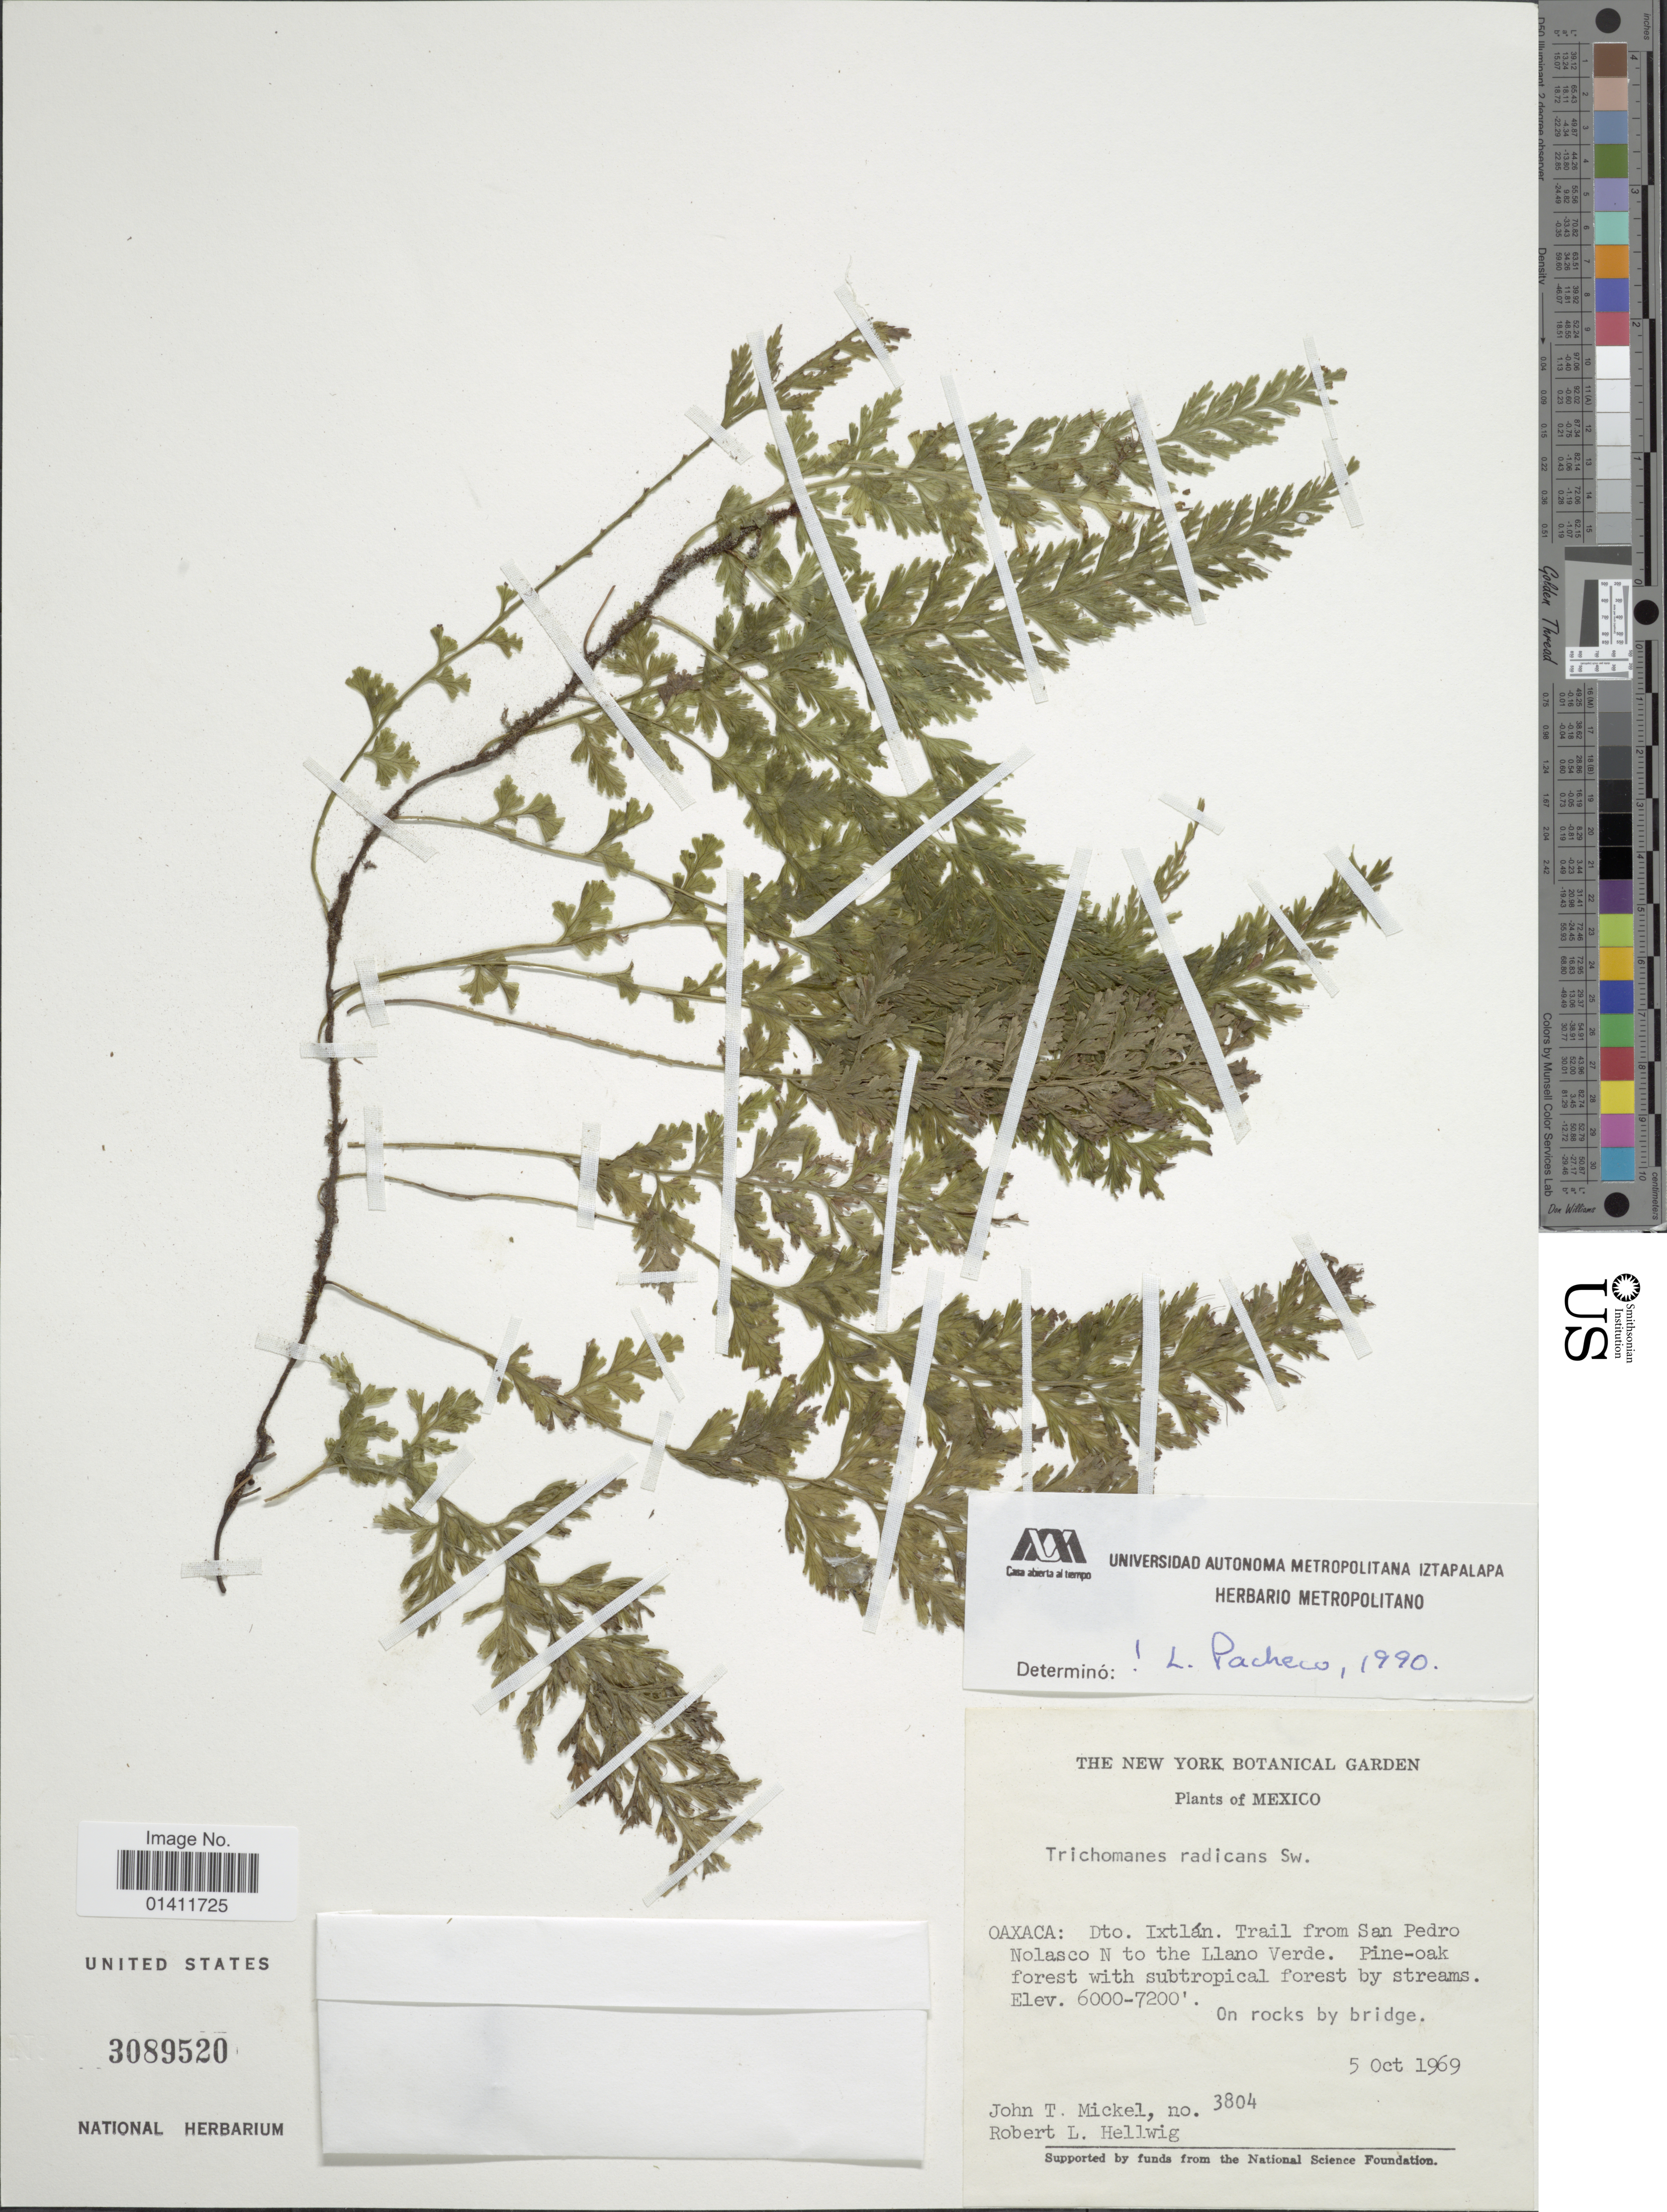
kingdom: Plantae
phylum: Tracheophyta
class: Polypodiopsida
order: Hymenophyllales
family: Hymenophyllaceae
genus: Vandenboschia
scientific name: Vandenboschia radicans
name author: (Sw.) Copel.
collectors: J. T. Mickel & R. Hellwig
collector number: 3804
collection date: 1969-10-05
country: Mexico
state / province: Oaxaca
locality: Dto. Ixtlan. Trail from San Pedro Nolasco N to the Llano Verde.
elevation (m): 1829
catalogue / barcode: US 3089520